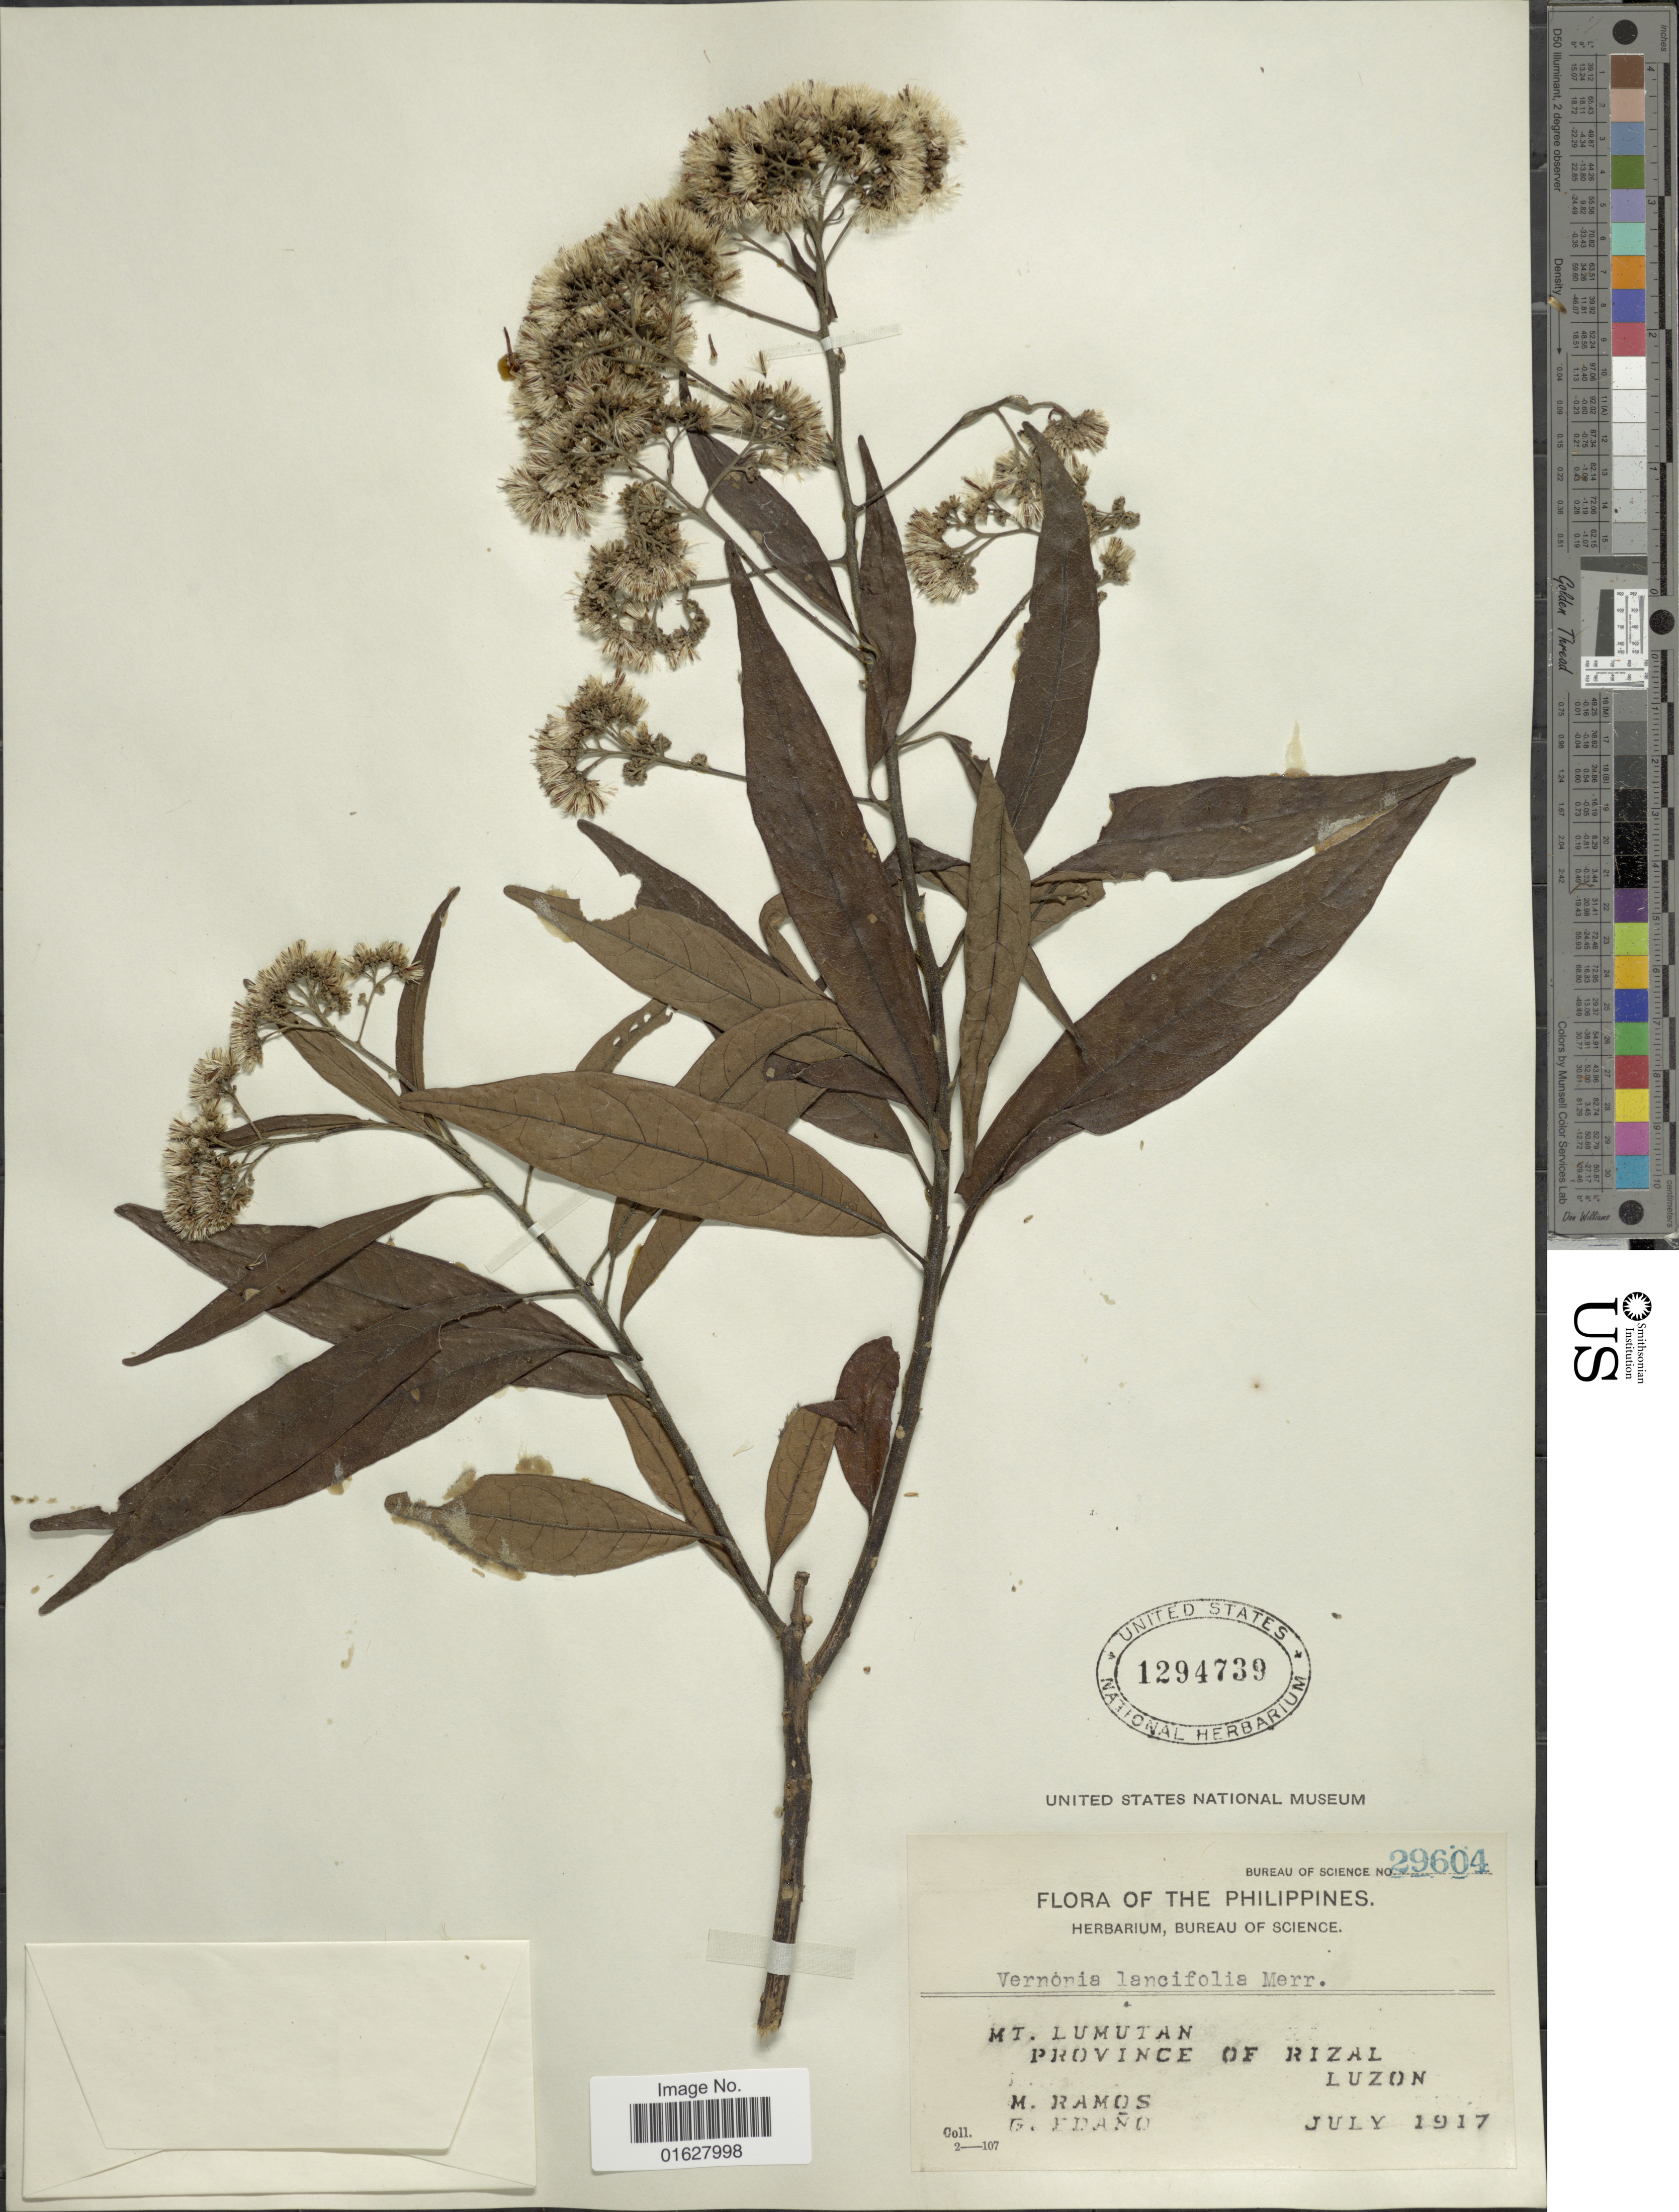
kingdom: Plantae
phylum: Tracheophyta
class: Magnoliopsida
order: Asterales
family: Asteraceae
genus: Vernonia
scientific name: Vernonia lancifolia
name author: Merr.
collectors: M. Ramos & G. Edaño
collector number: Bureau of Science 29604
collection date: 1917-07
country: Philippines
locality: The Philippines. Mt. Lumutan Province of Rizal, Luzon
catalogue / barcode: US 1294739